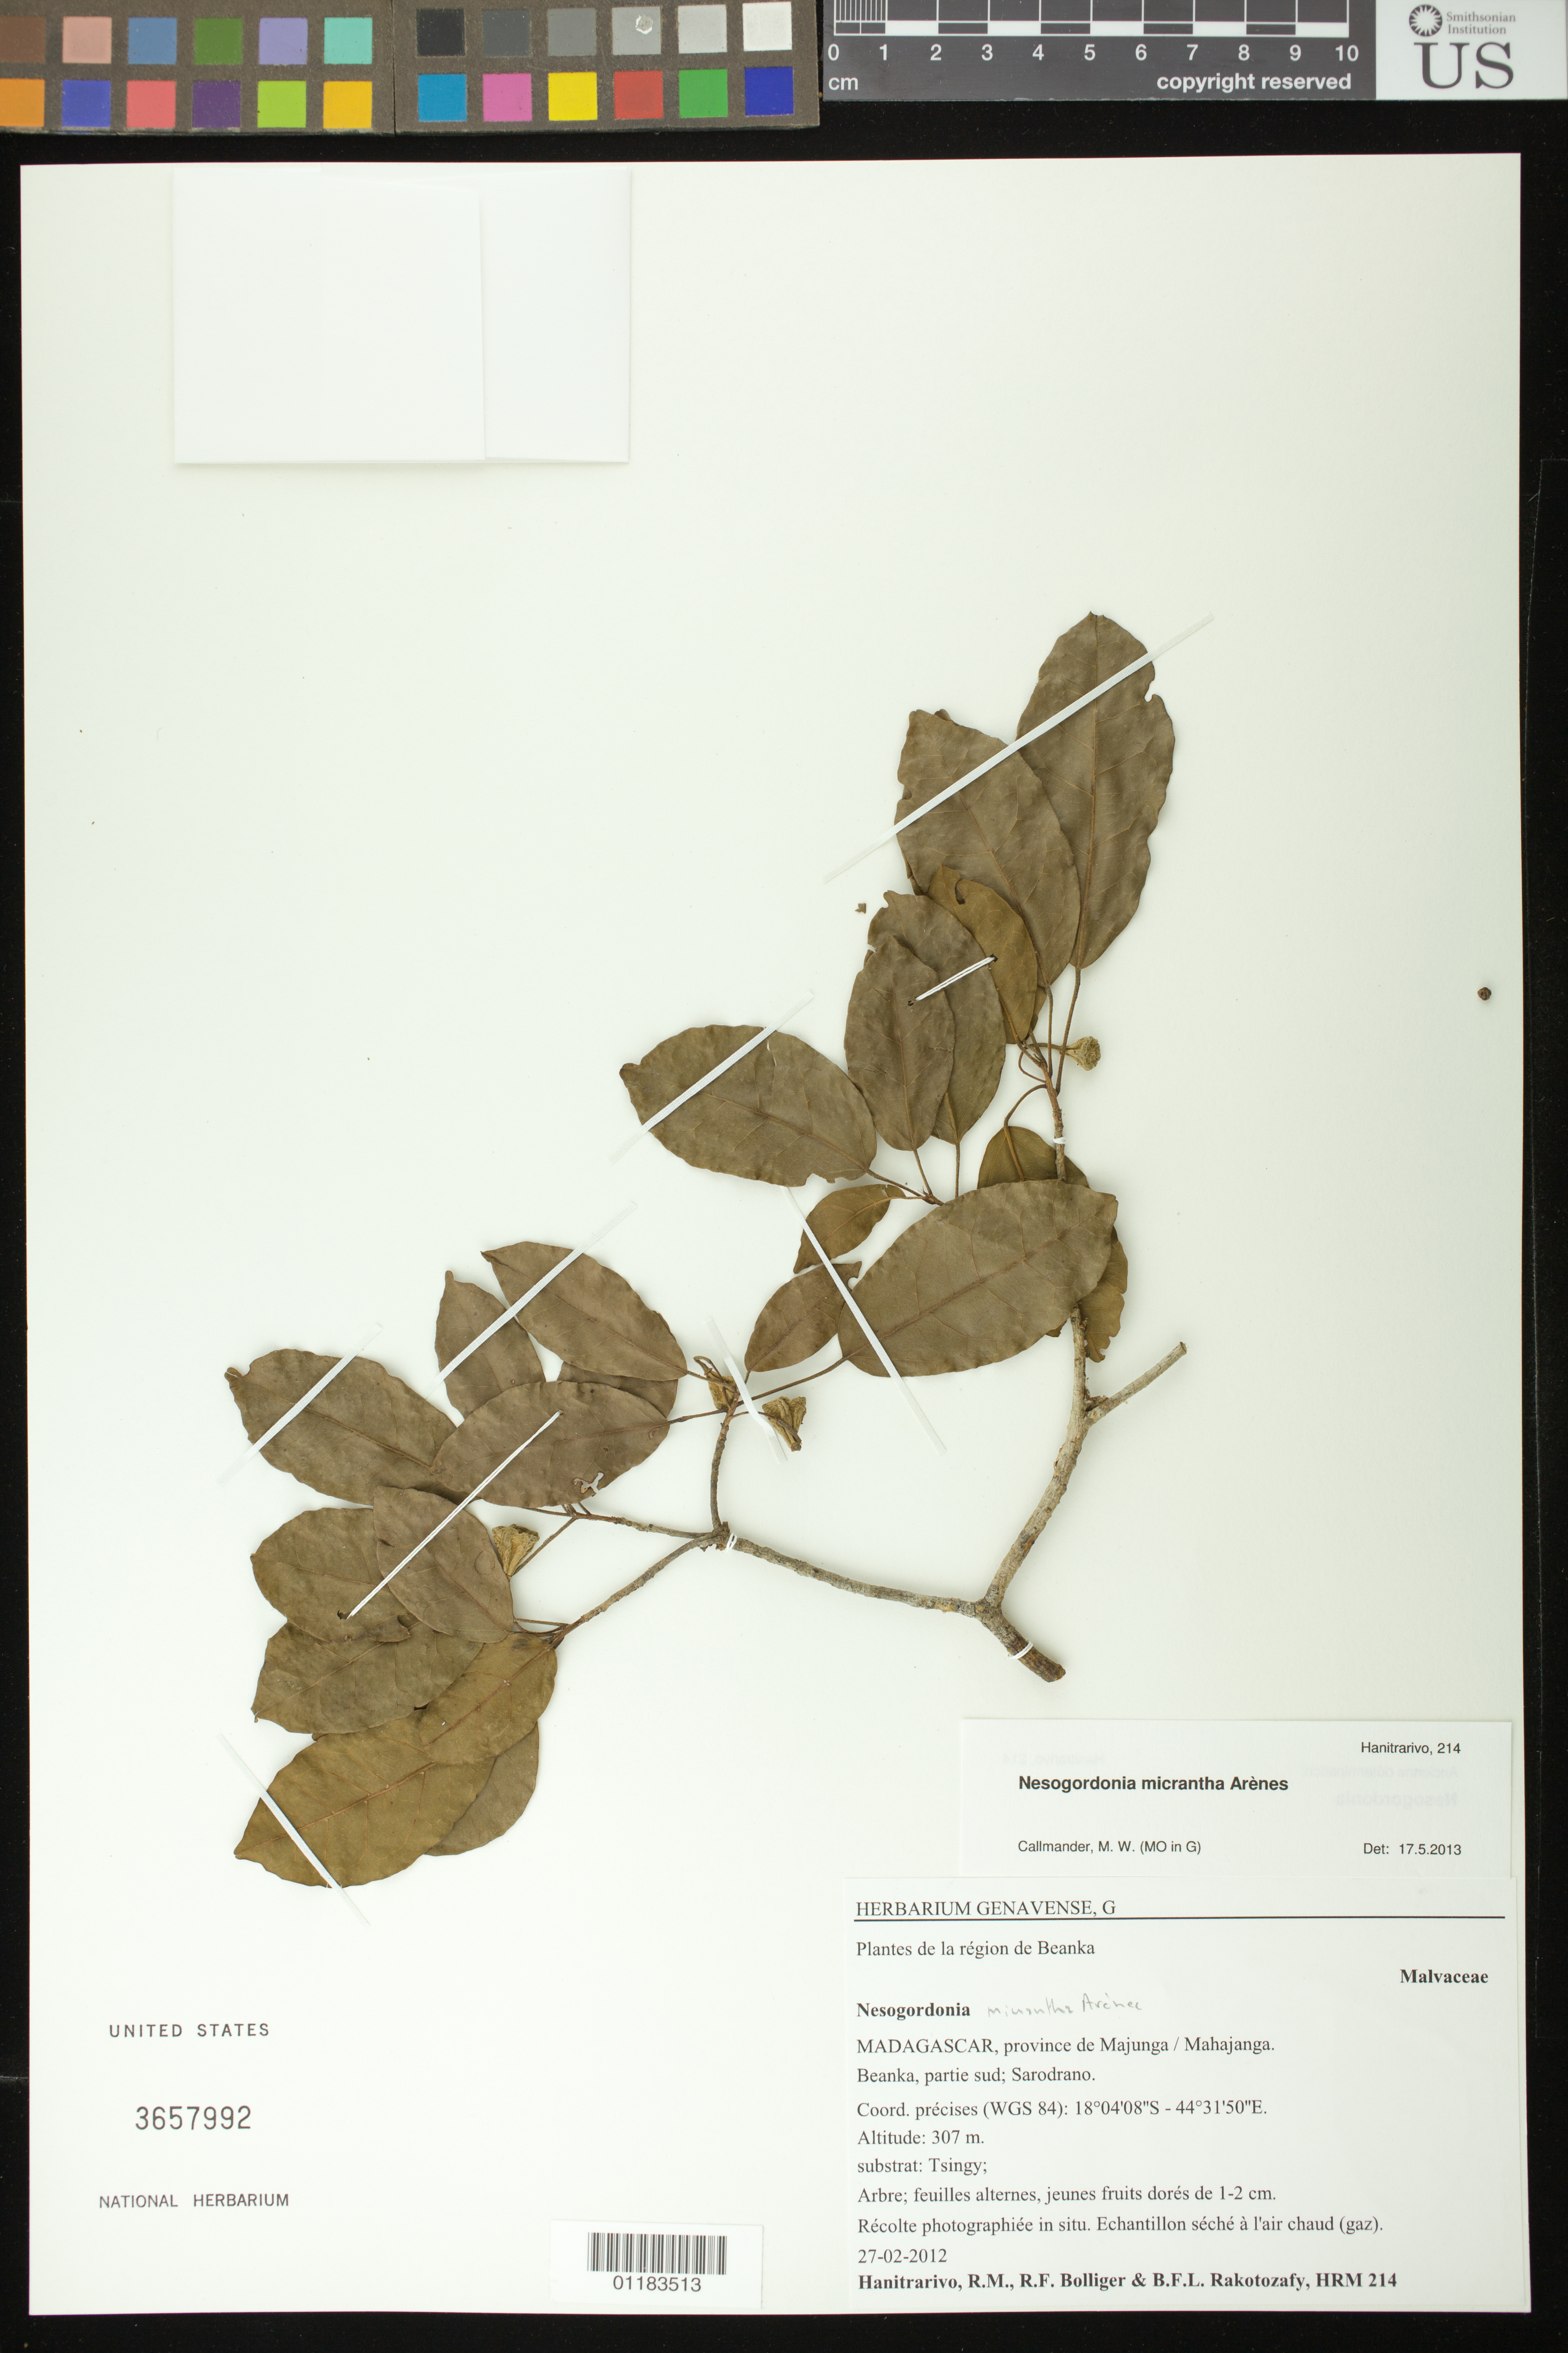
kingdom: Plantae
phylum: Tracheophyta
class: Magnoliopsida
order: Malvales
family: Malvaceae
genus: Nesogordonia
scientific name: Nesogordonia micrantha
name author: Arènes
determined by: Callmander, Martin W.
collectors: R. Hanitrarivo, B. Rakotozafy & R. Bolliger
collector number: HRM 214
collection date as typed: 27-02-2012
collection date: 2012-02-27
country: Madagascar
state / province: Melaky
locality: partie sud; Sarodrano. Beanka.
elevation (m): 307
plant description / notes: Recolte photograhiee in situ. Echantillon seche a l'air chaud (gaz).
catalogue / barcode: US 3657992